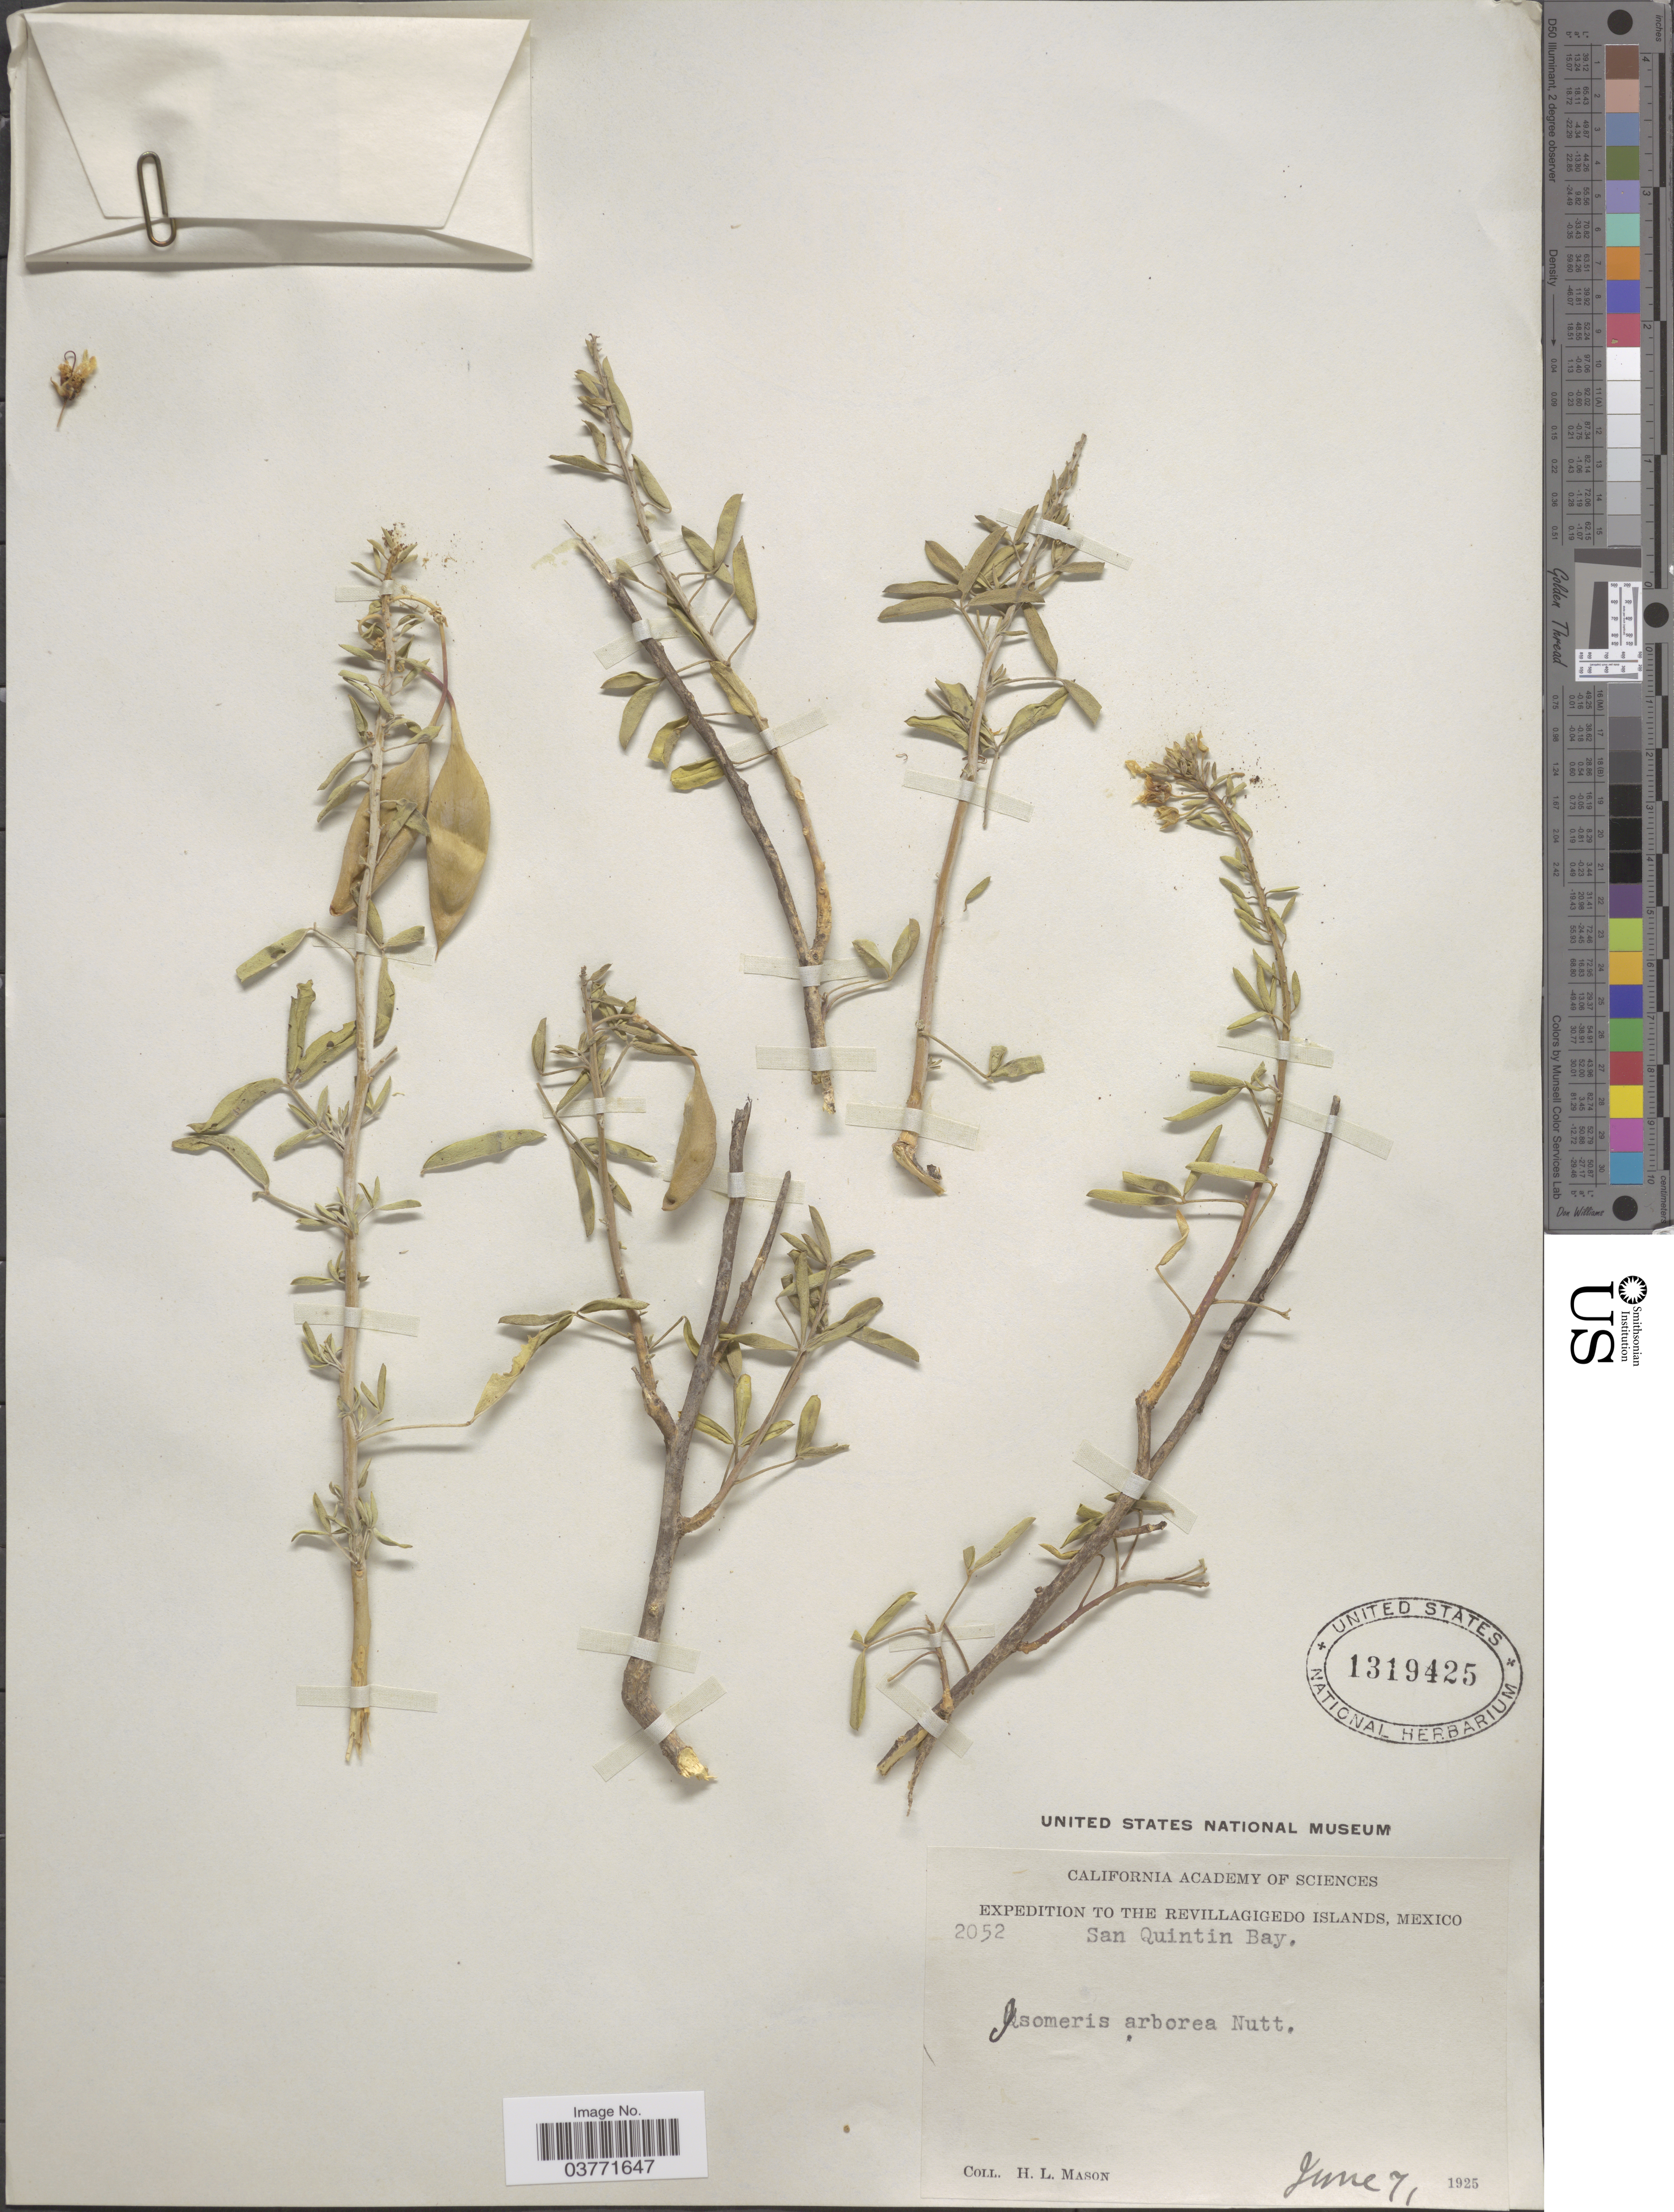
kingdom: Plantae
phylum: Tracheophyta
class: Magnoliopsida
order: Brassicales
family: Cleomaceae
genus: Cleomella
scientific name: Cleomella arborea var. angustata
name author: (Parish) Roalson & J.C. Hall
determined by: Strong, Mark T., (BOT), Smithsonian Institution - National Museum of Natural History (UNITED STATES)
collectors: H. L. Mason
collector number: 2052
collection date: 1925-06-07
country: Mexico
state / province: Colima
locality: The Revillagigedo Islands. San Quintin Bay.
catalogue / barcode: US 1319425